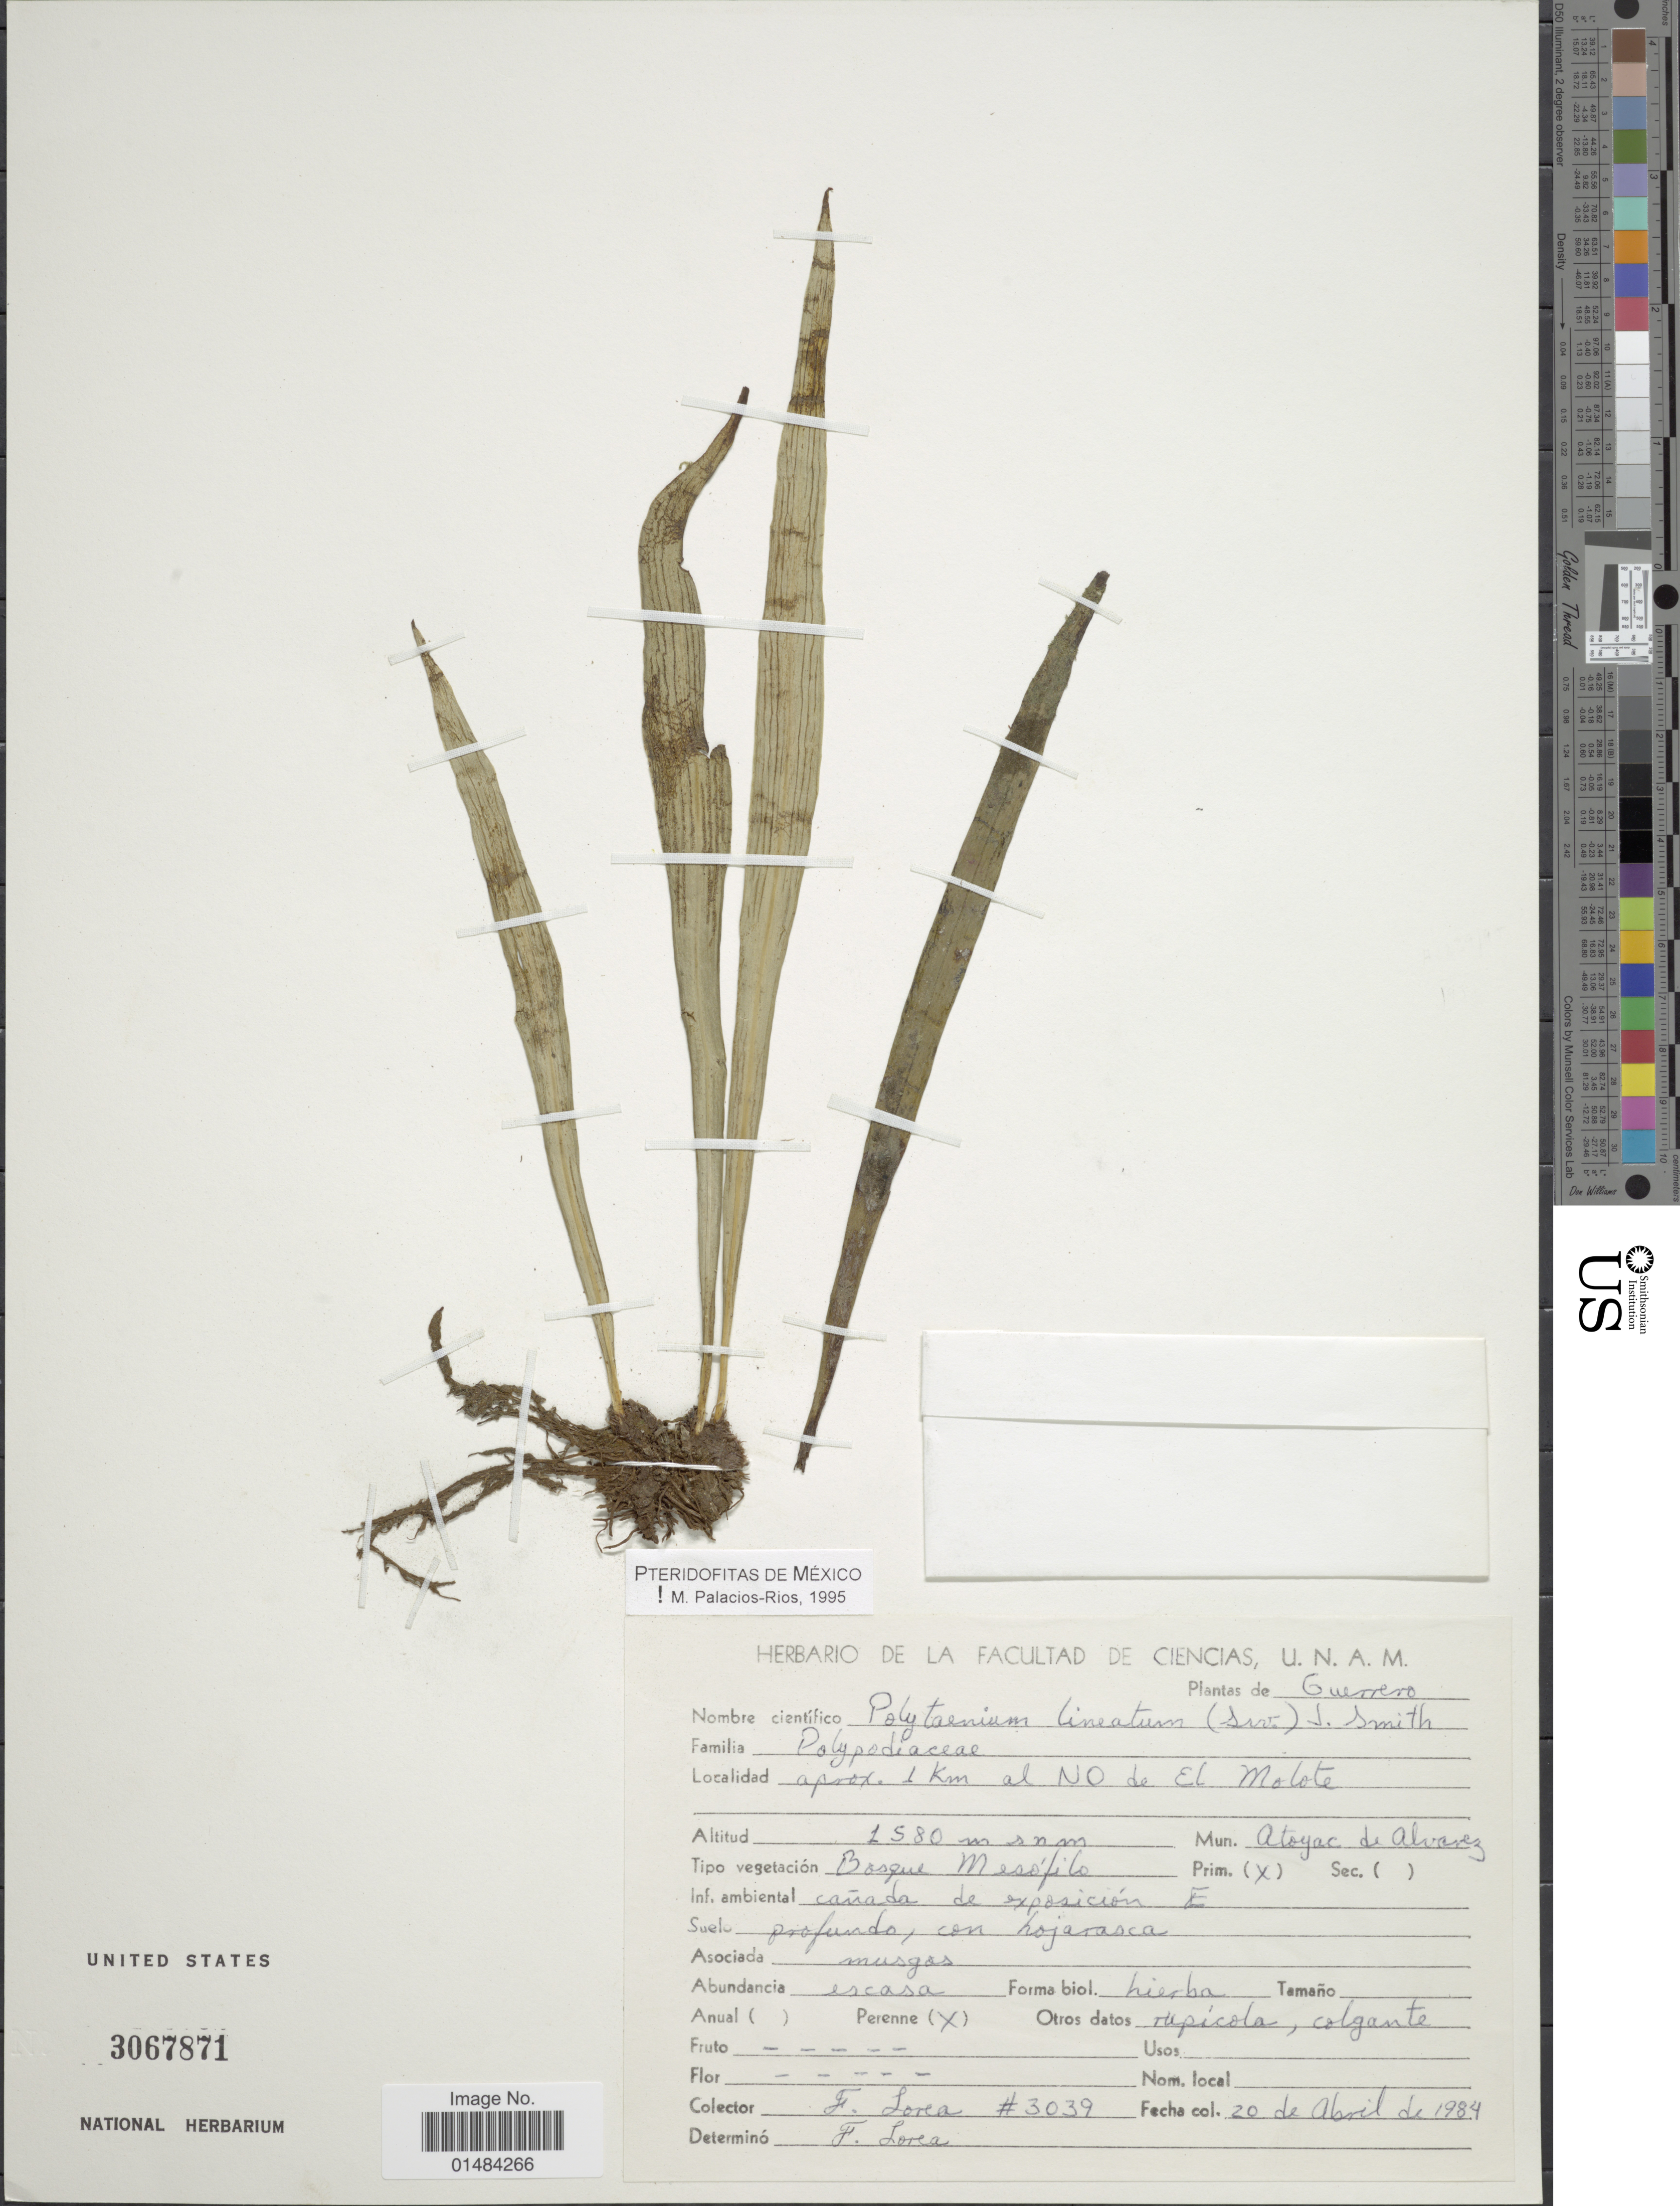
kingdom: Plantae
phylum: Tracheophyta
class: Polypodiopsida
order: Polypodiales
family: Pteridaceae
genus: Polytaenium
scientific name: Polytaenium lineatum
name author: (Sw.) J. Sm.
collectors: F. Lorea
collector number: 3039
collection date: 1984-04-20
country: Mexico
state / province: Guerrero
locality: Aprox. 1 km. al NO de El Molote. Mun. Atoyac de Alvarez.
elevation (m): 1580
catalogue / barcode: US 3067871